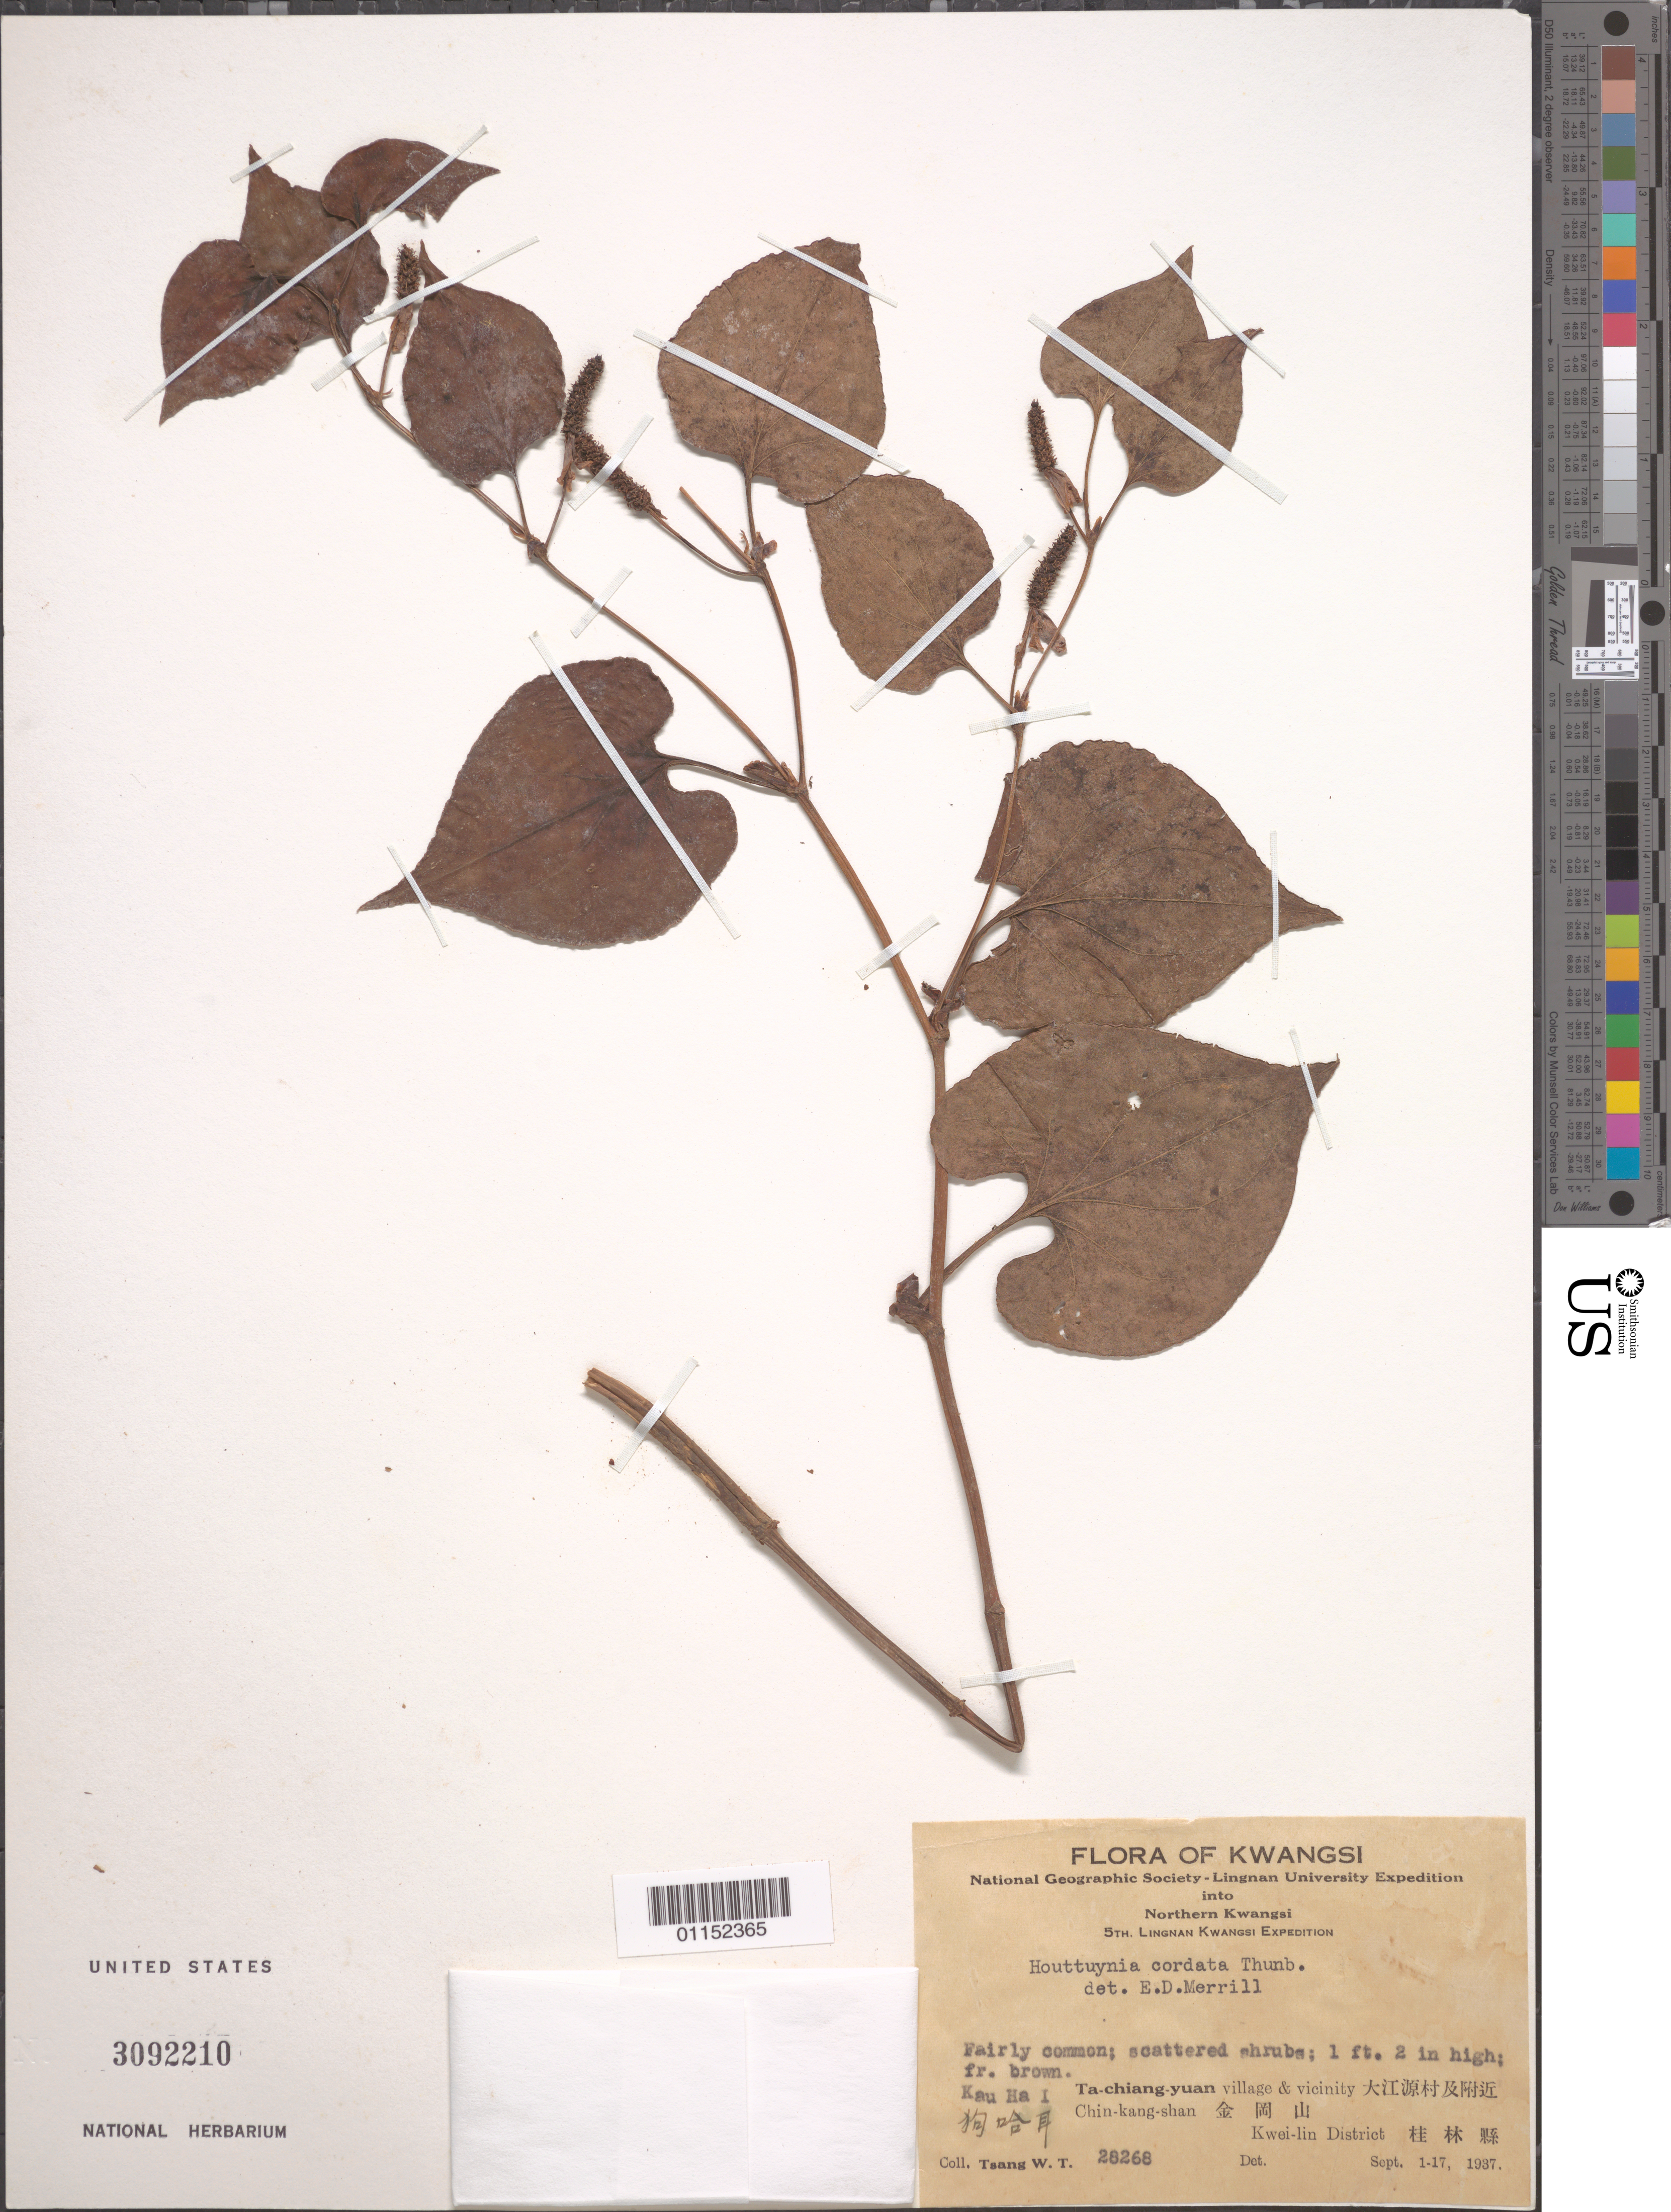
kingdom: Plantae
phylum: Tracheophyta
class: Magnoliopsida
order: Piperales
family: Saururaceae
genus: Houttuynia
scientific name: Houttuynia cordata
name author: Thunb.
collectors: W. T. Tsang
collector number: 28268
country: China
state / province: Guangxi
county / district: Kwei-Lin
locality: Ta-chiang-yuan, Chin-kang-shan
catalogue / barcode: US 3092210